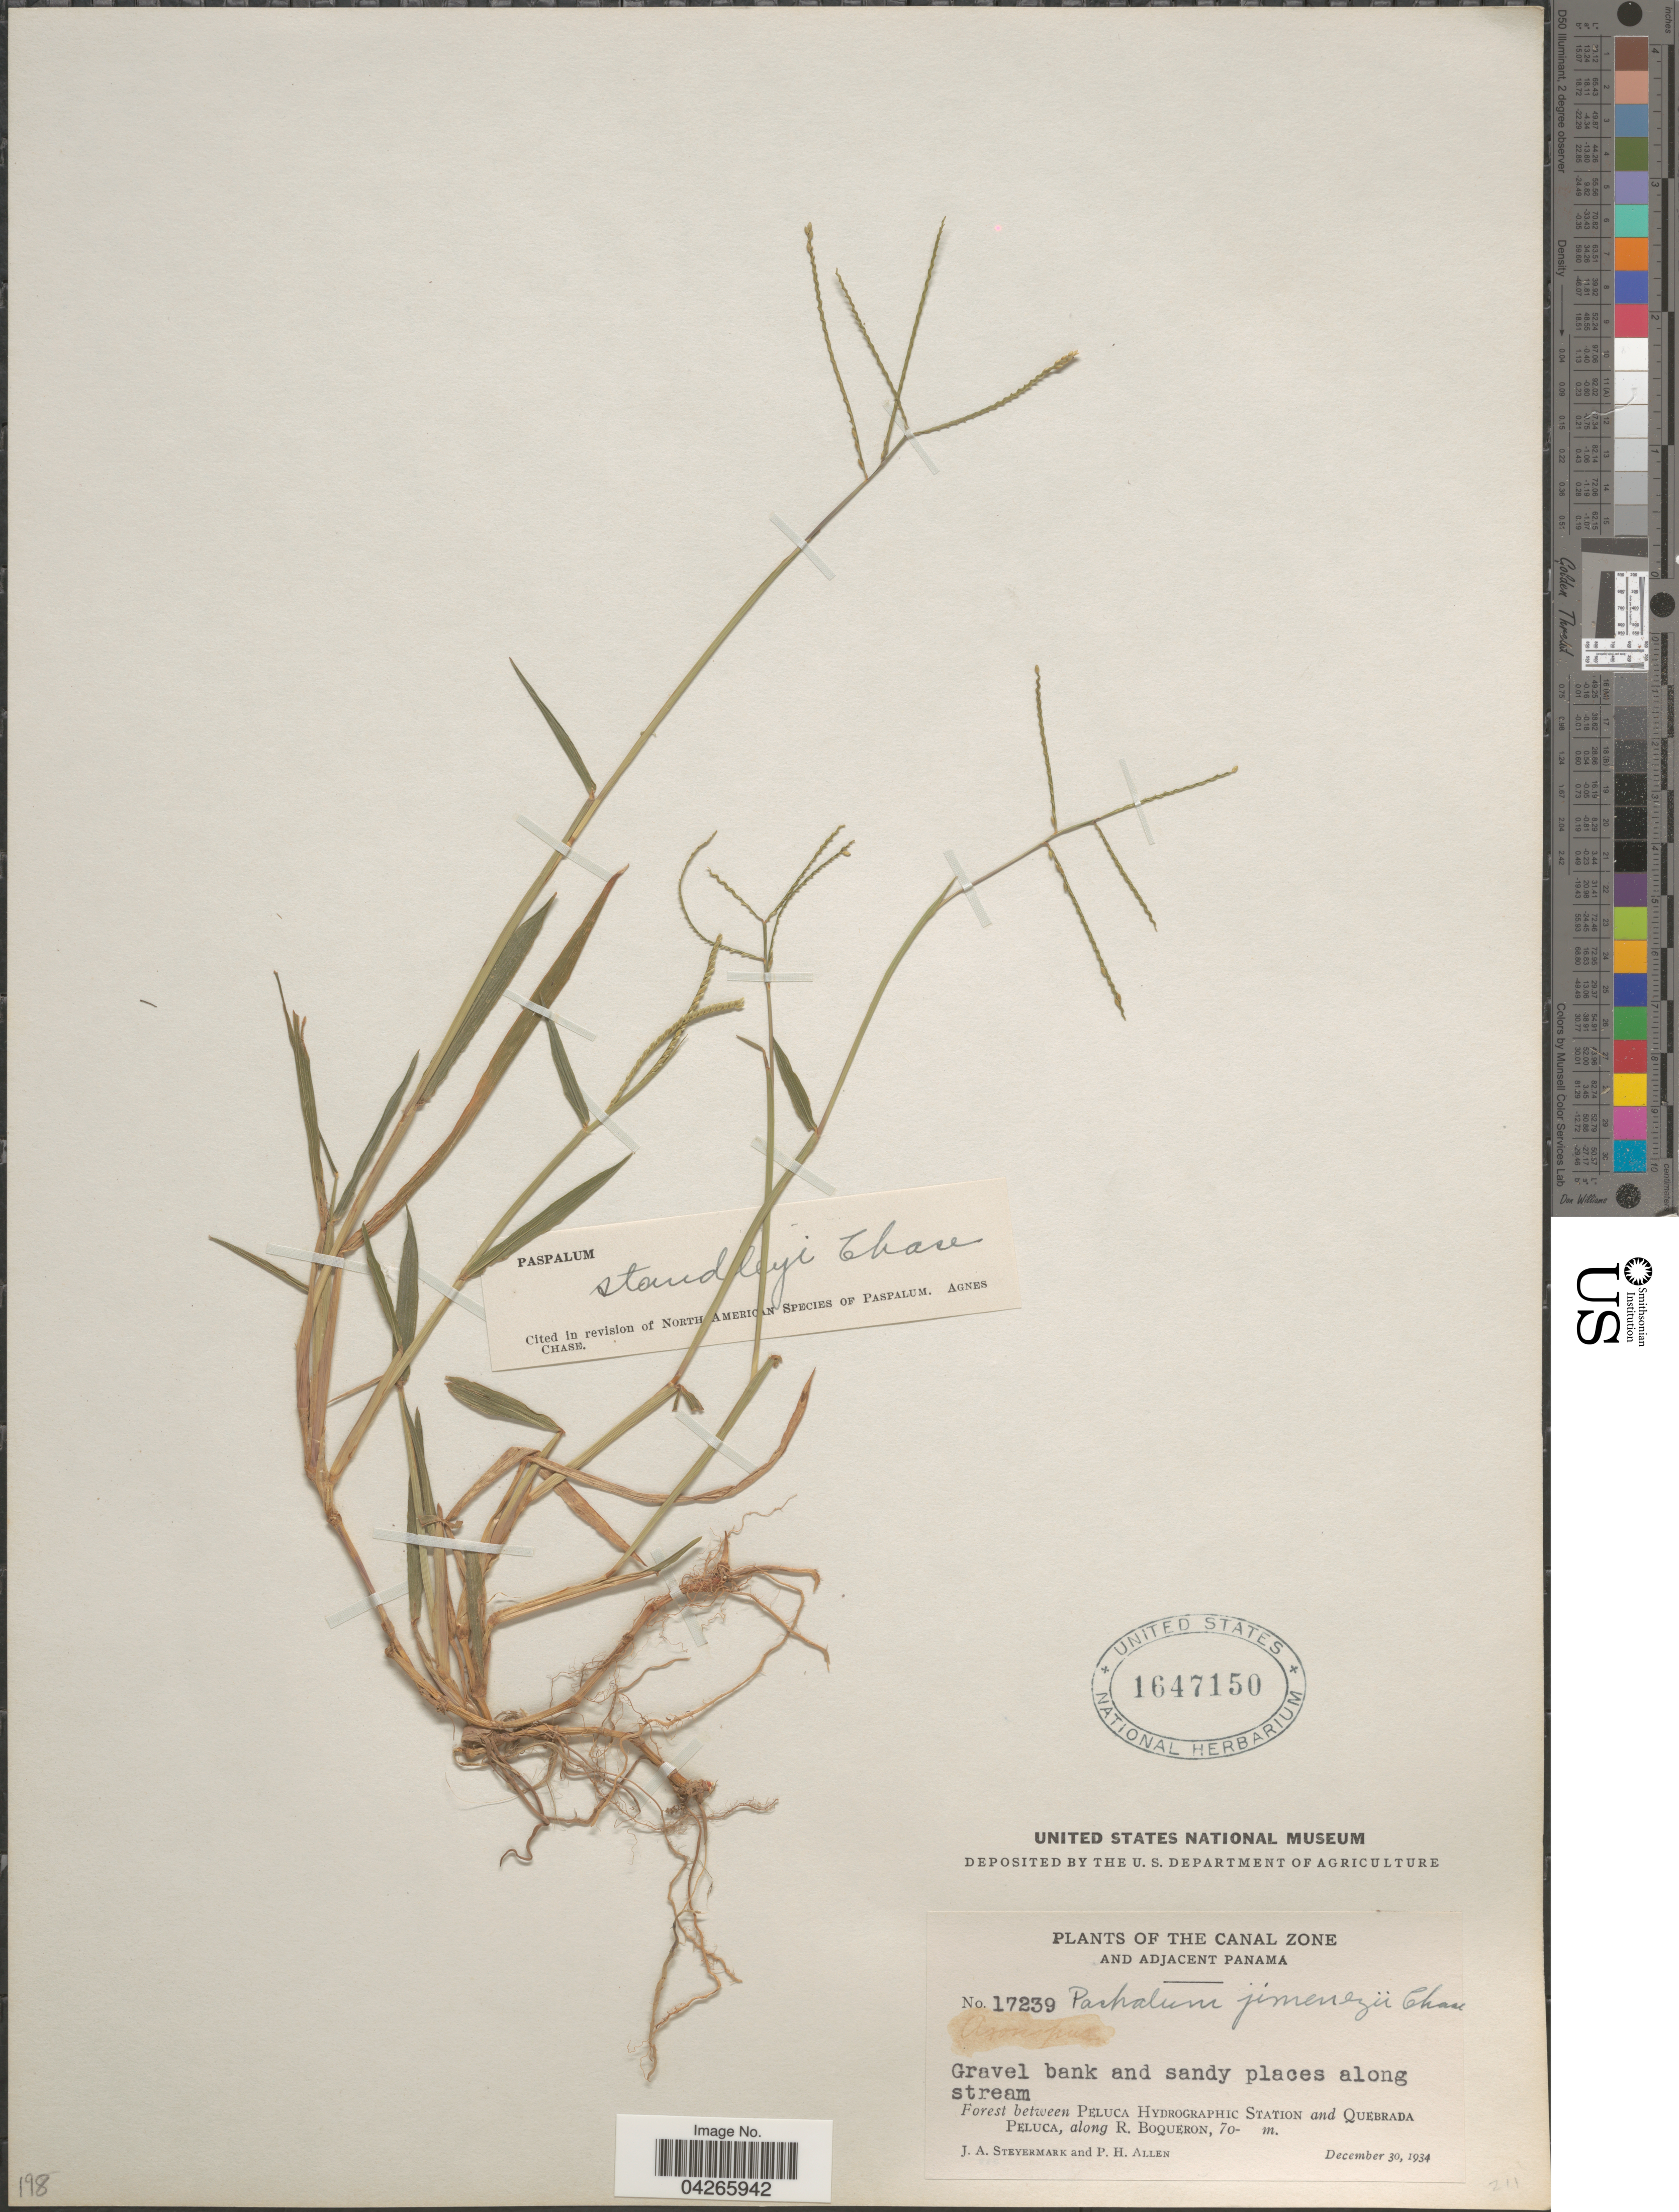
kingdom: Plantae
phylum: Tracheophyta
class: Liliopsida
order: Poales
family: Poaceae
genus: Paspalum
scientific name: Paspalum standleyi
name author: Chase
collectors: J. Steyermark & P. H. Allen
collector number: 17239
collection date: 1934-12-30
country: Panama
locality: The Canal Zone and adjacent Panama. Forest between Peluca Hydrographic Station and Quebrada Peluca, along R. Boqueron.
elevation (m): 70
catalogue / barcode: US 1647150